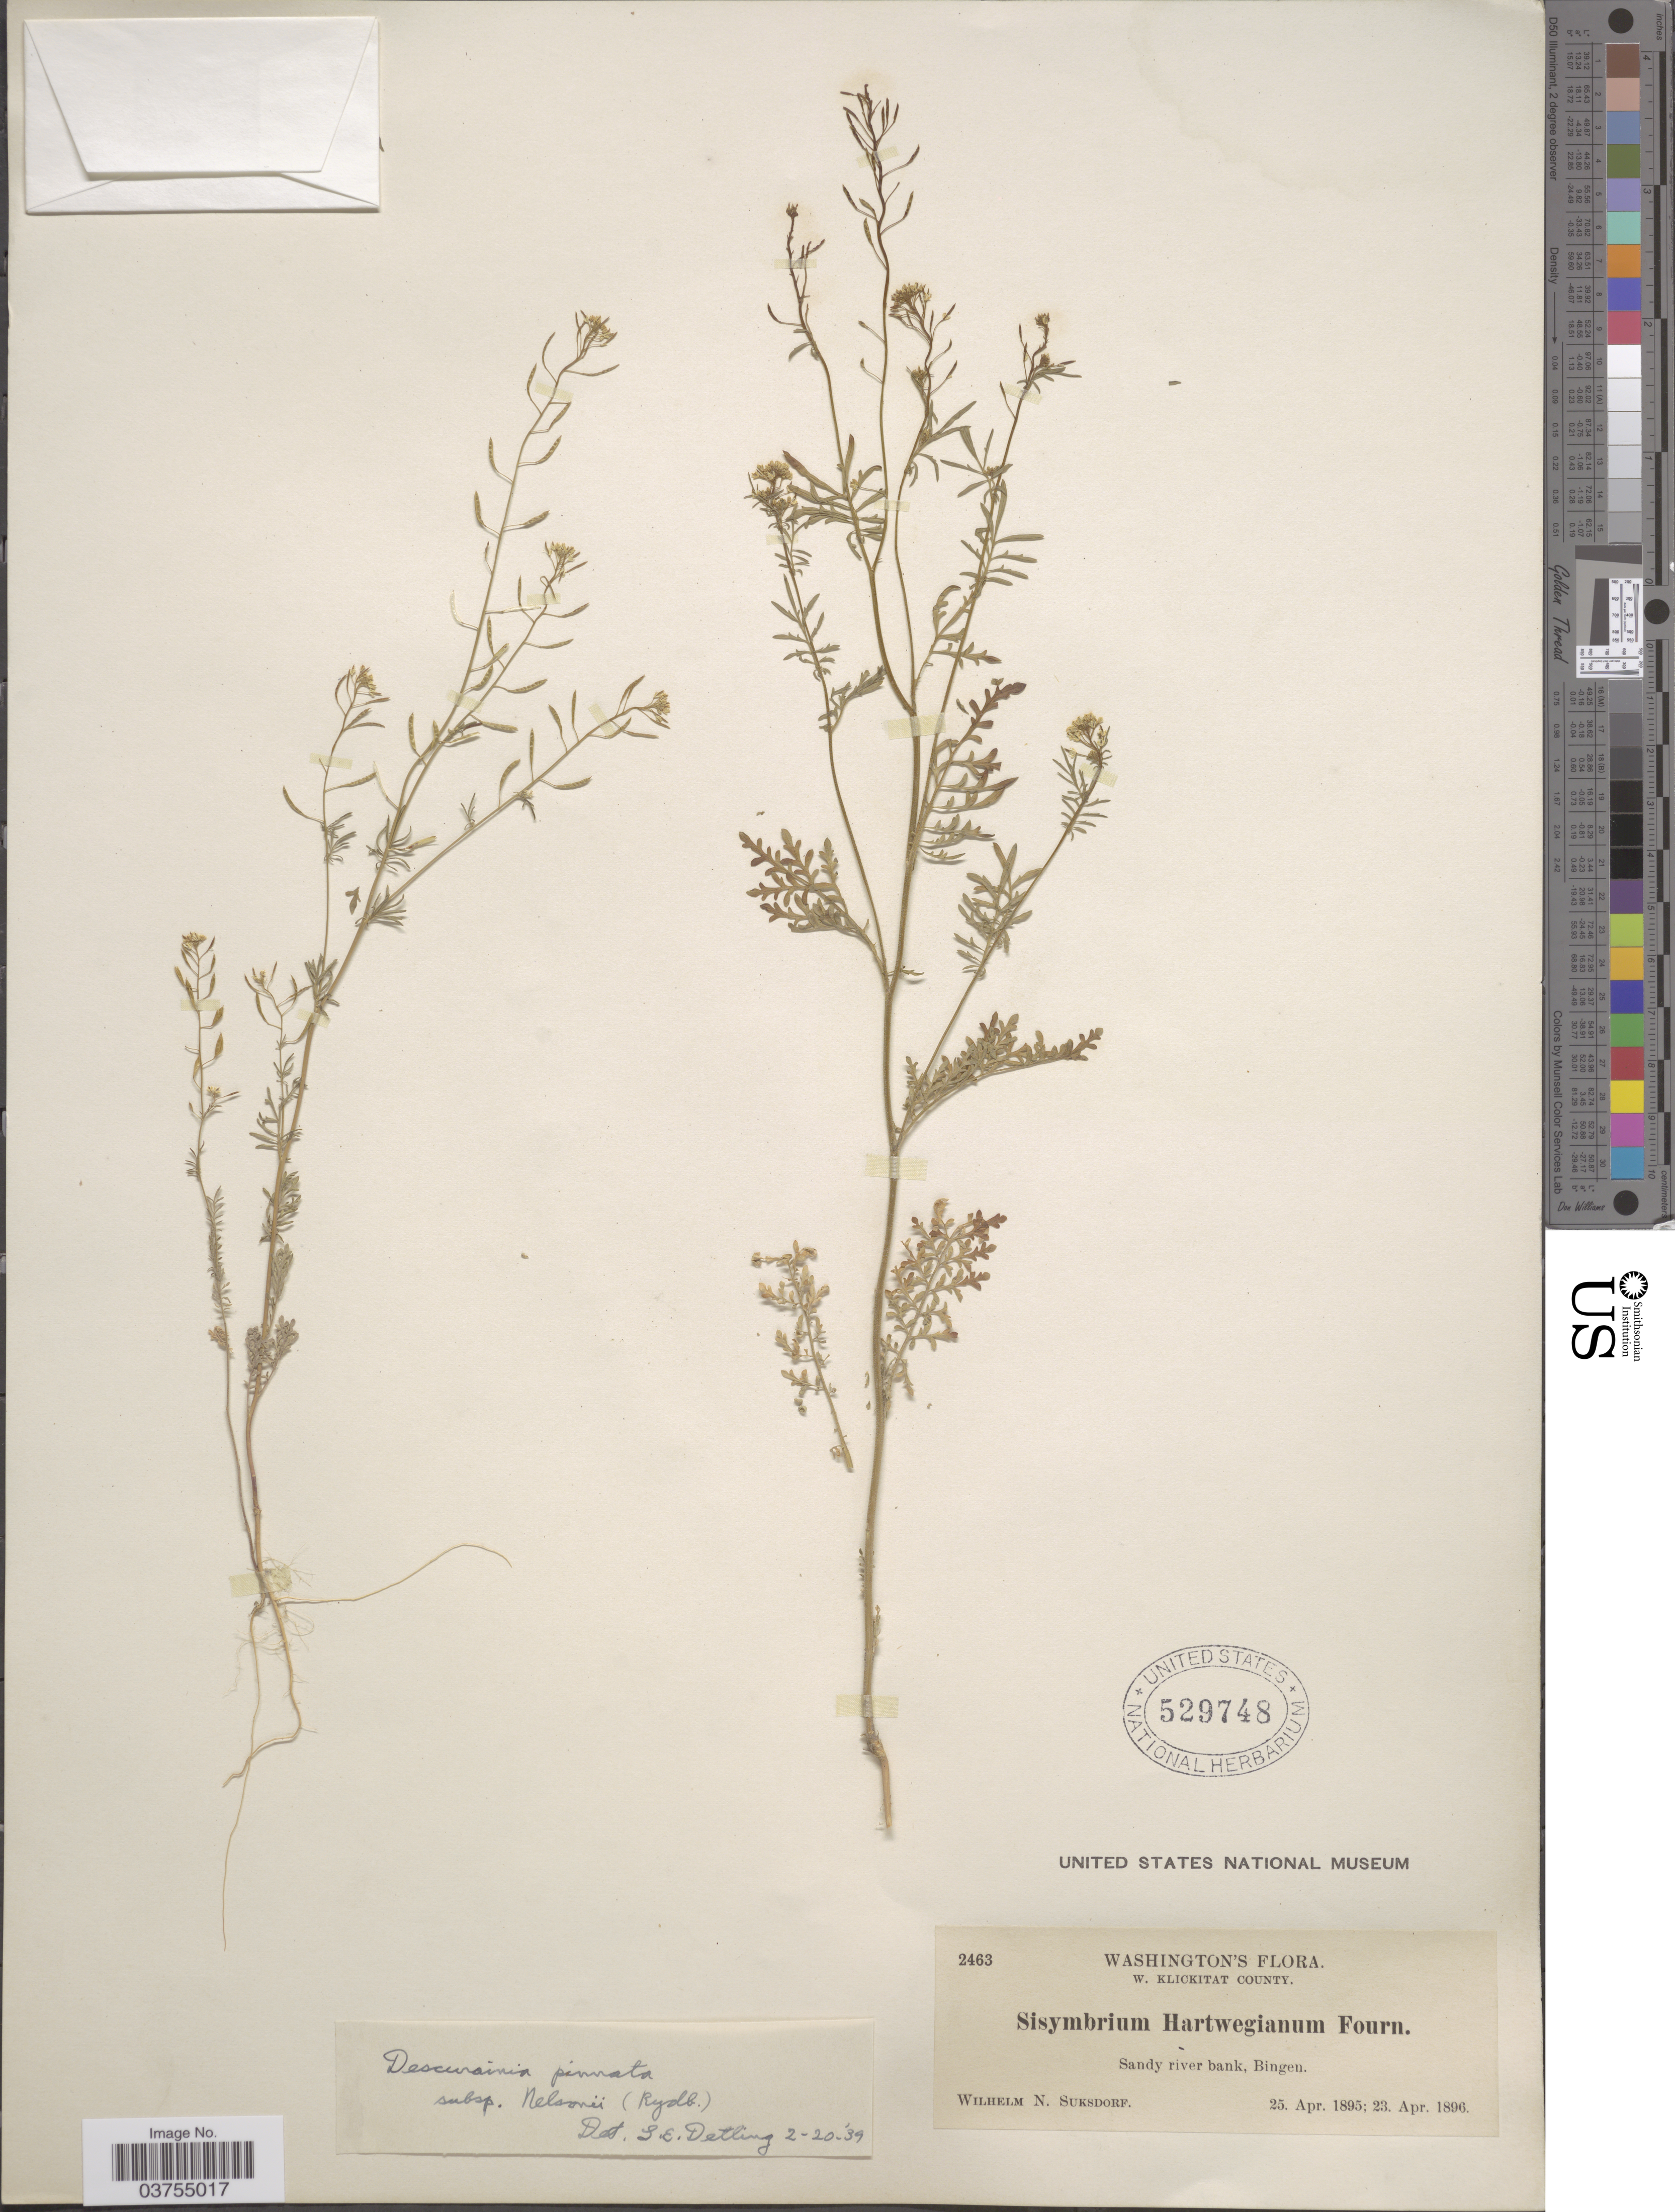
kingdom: Plantae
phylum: Tracheophyta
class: Magnoliopsida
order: Brassicales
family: Brassicaceae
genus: Descurainia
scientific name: Descurainia pinnata subsp. nelsonii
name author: (Rydb.) M. Peck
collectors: W. N. Suksdorf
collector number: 2463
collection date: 1895-04-25/1896-04-23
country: United States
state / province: Washington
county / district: Klickitat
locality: W. Klickitat County. Sandy river bank, Bingen.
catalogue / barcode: US 529748